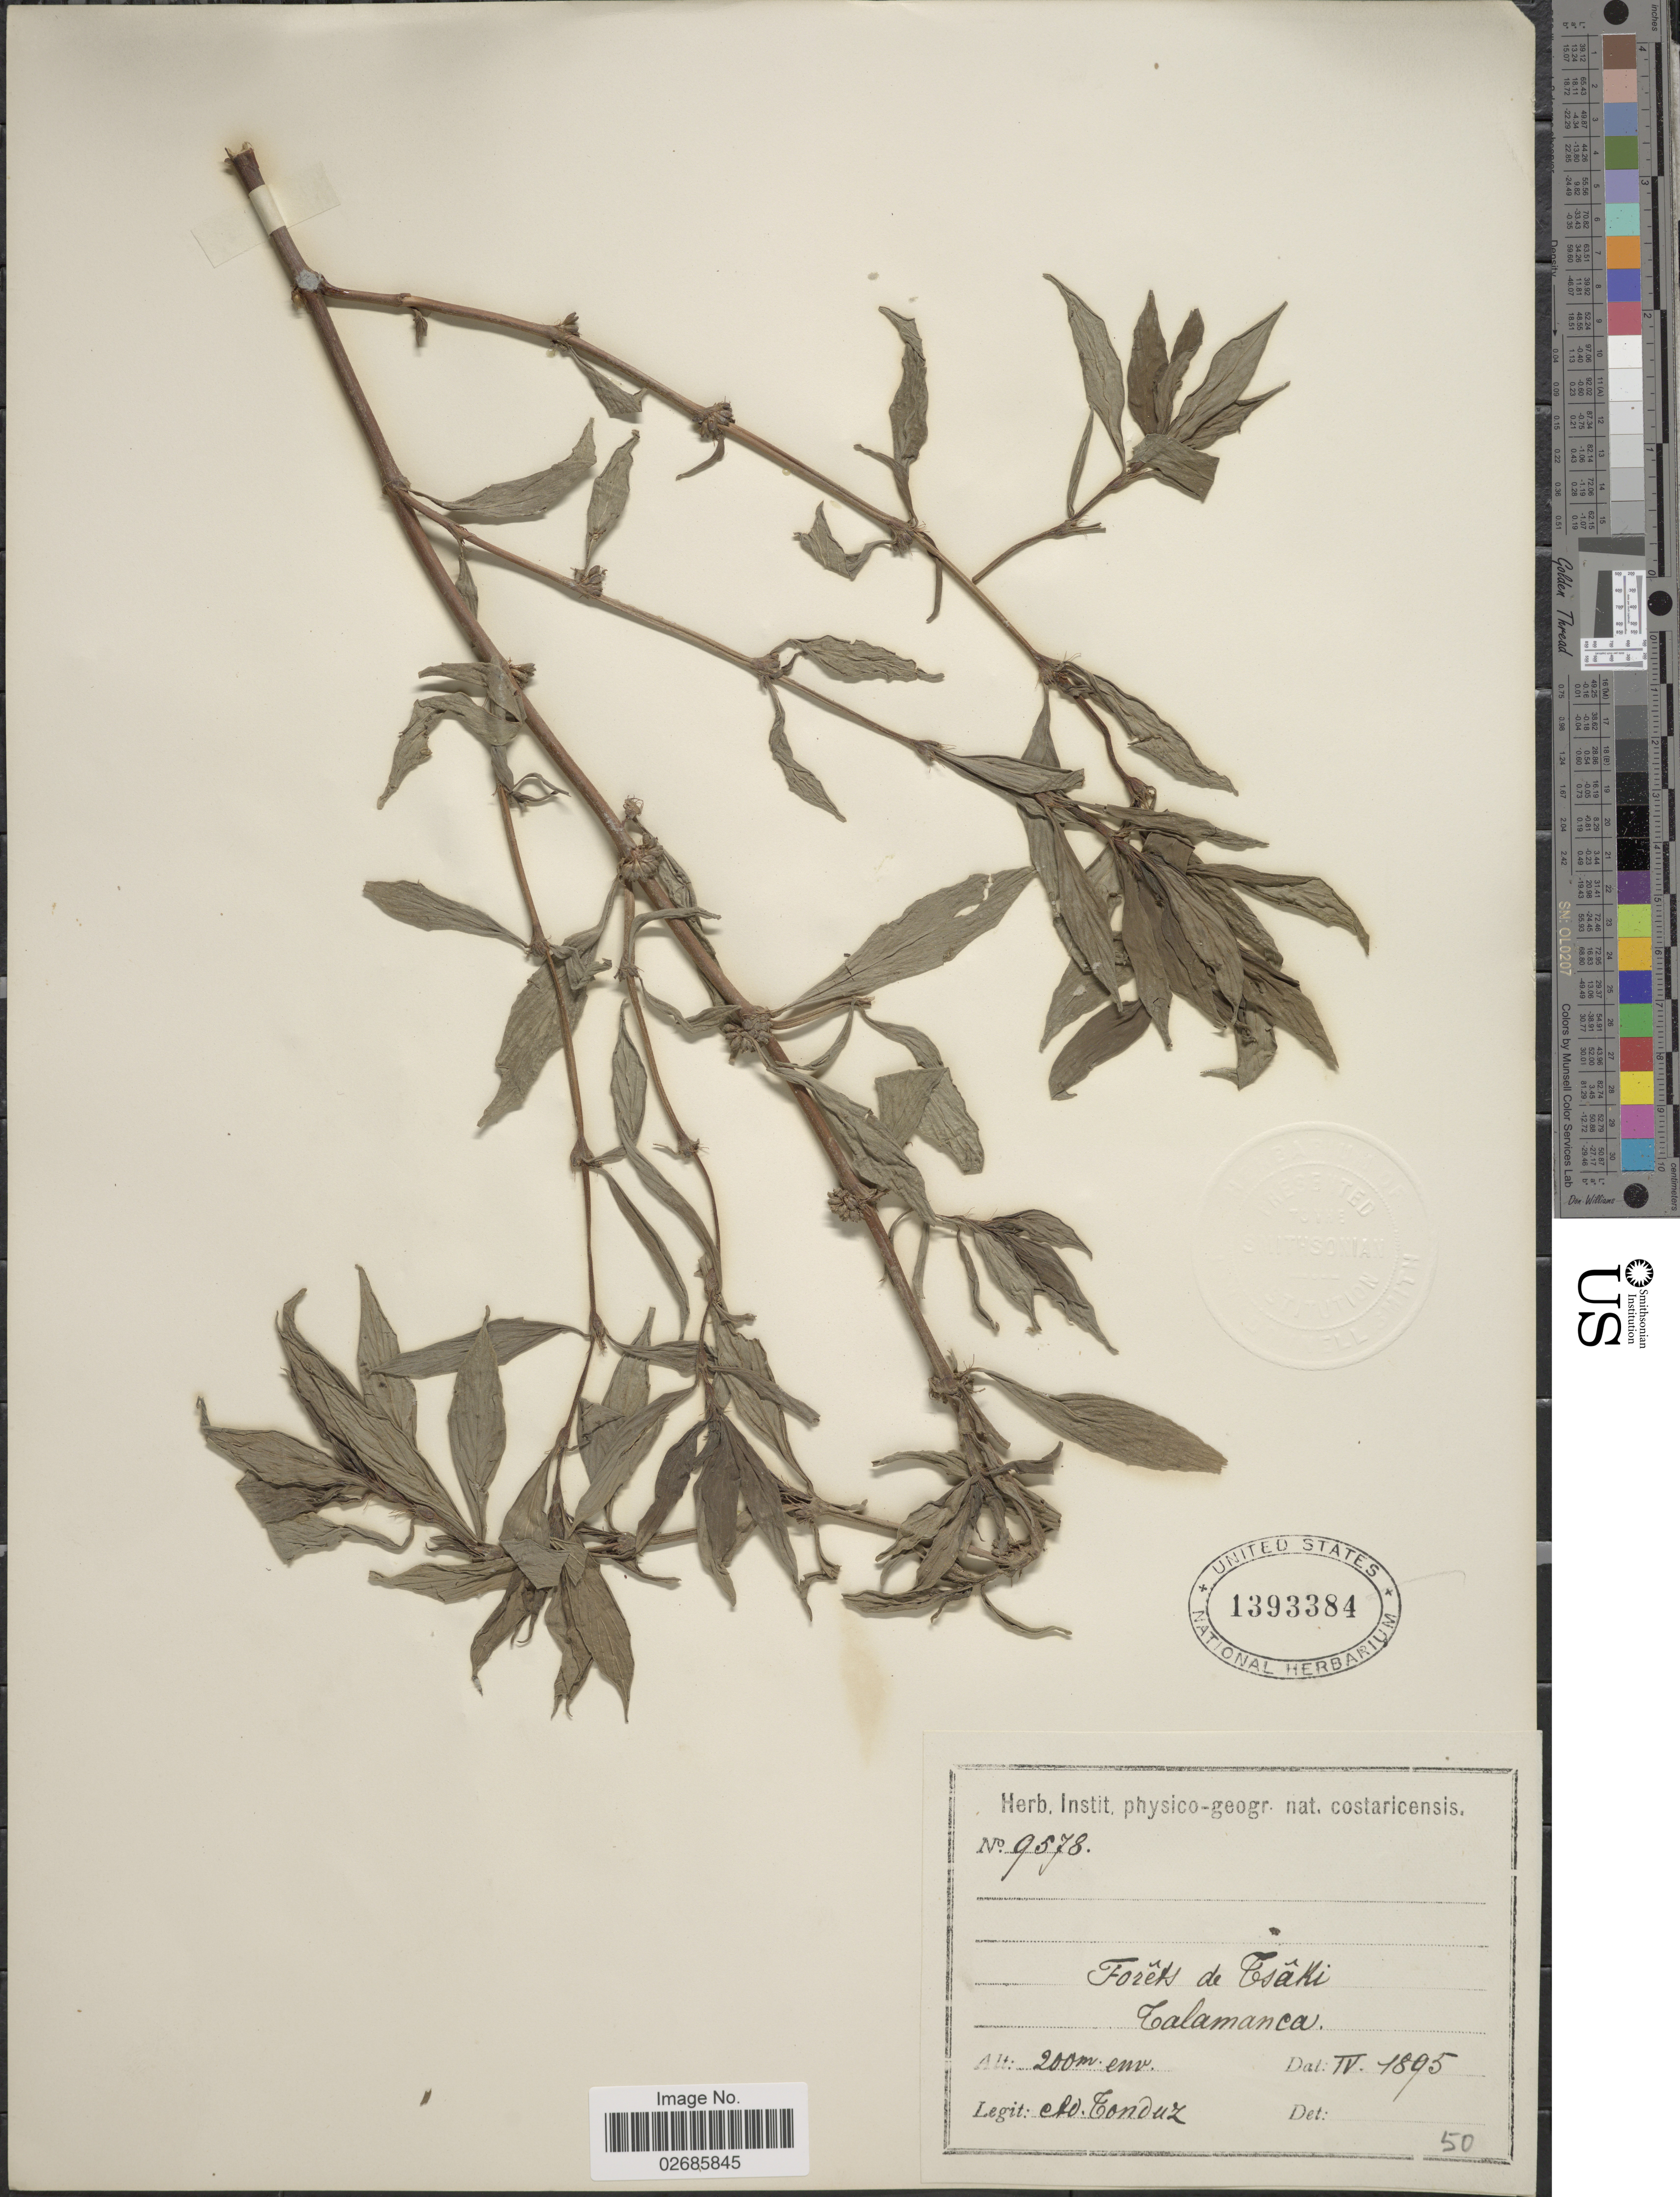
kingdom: Plantae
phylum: Tracheophyta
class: Magnoliopsida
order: Gentianales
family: Rubiaceae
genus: Borreria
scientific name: Borreria sp.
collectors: A. Tonduz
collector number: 9578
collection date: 1895-04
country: Costa Rica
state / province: Limón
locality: Forêts de Tsaki. Talamanca.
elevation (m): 200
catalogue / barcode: US 1393384